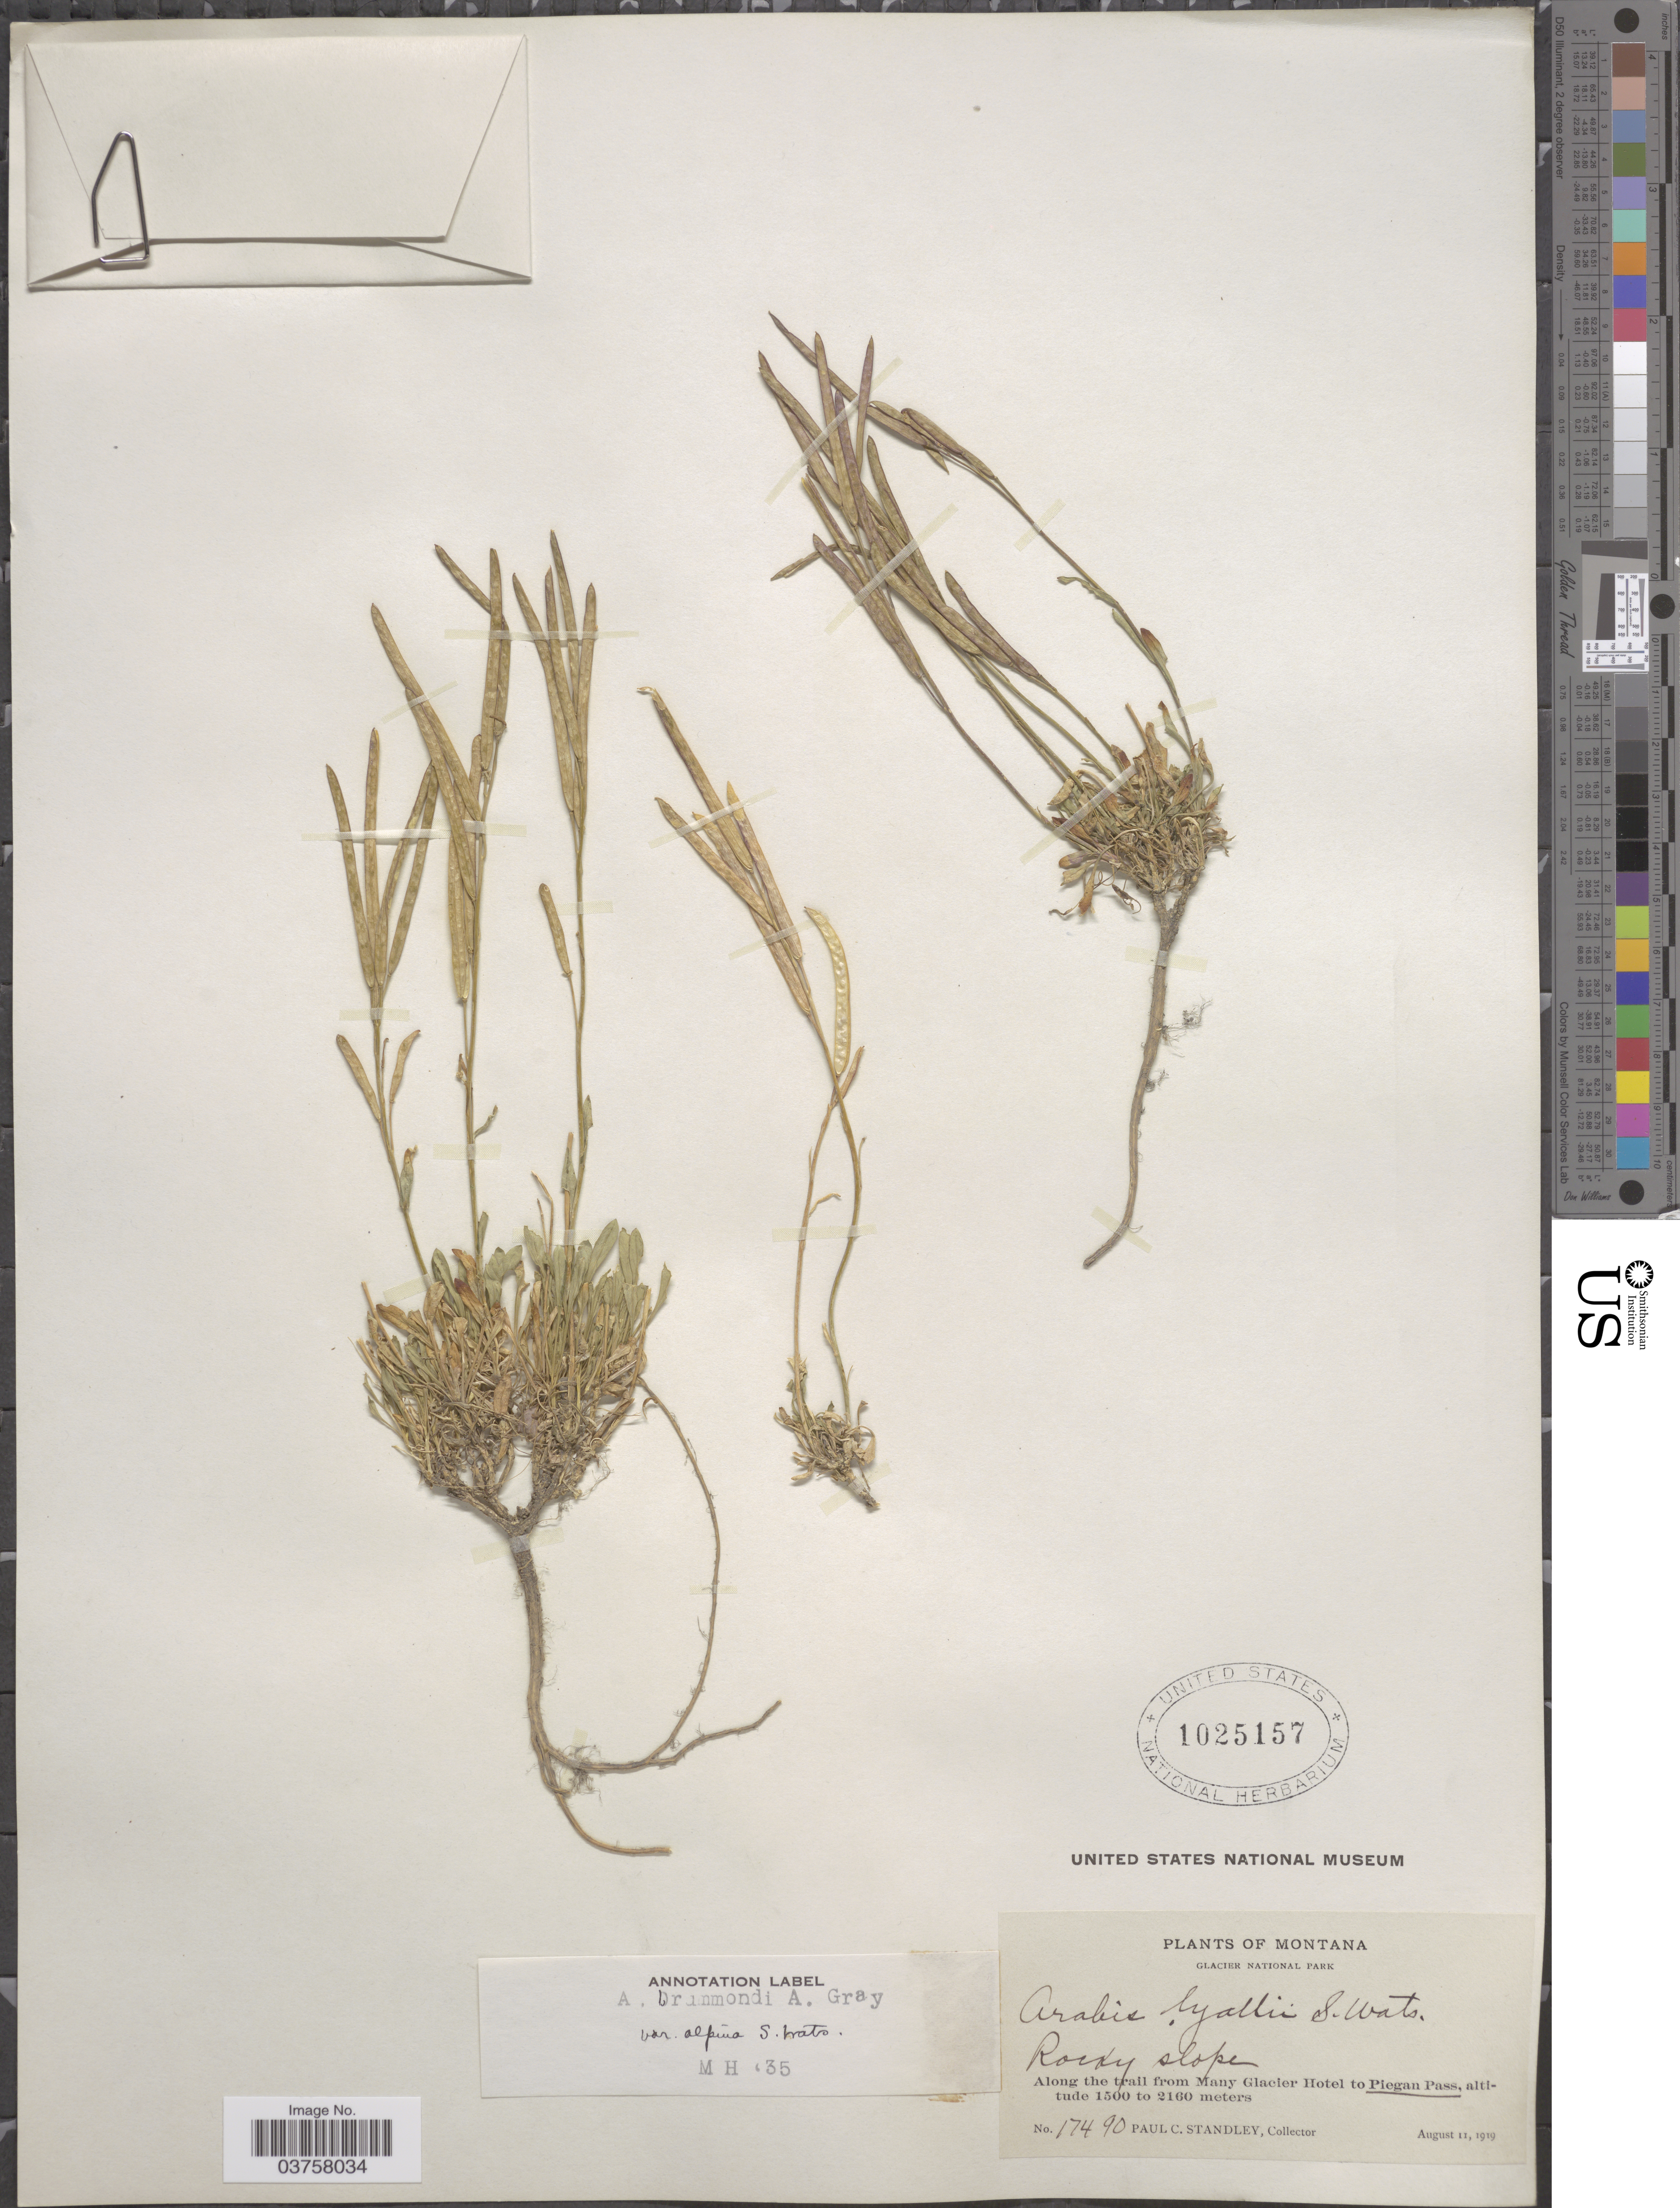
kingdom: Plantae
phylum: Tracheophyta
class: Magnoliopsida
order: Brassicales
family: Brassicaceae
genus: Arabis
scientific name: Arabis lyallii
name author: S. Watson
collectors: P. C. Standley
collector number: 17490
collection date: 1919-08-11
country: United States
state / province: Montana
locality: Glacier National Park. Along the trail from Many Glacier Hotel to Piegan Pass.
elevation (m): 1500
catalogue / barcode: US 1025157